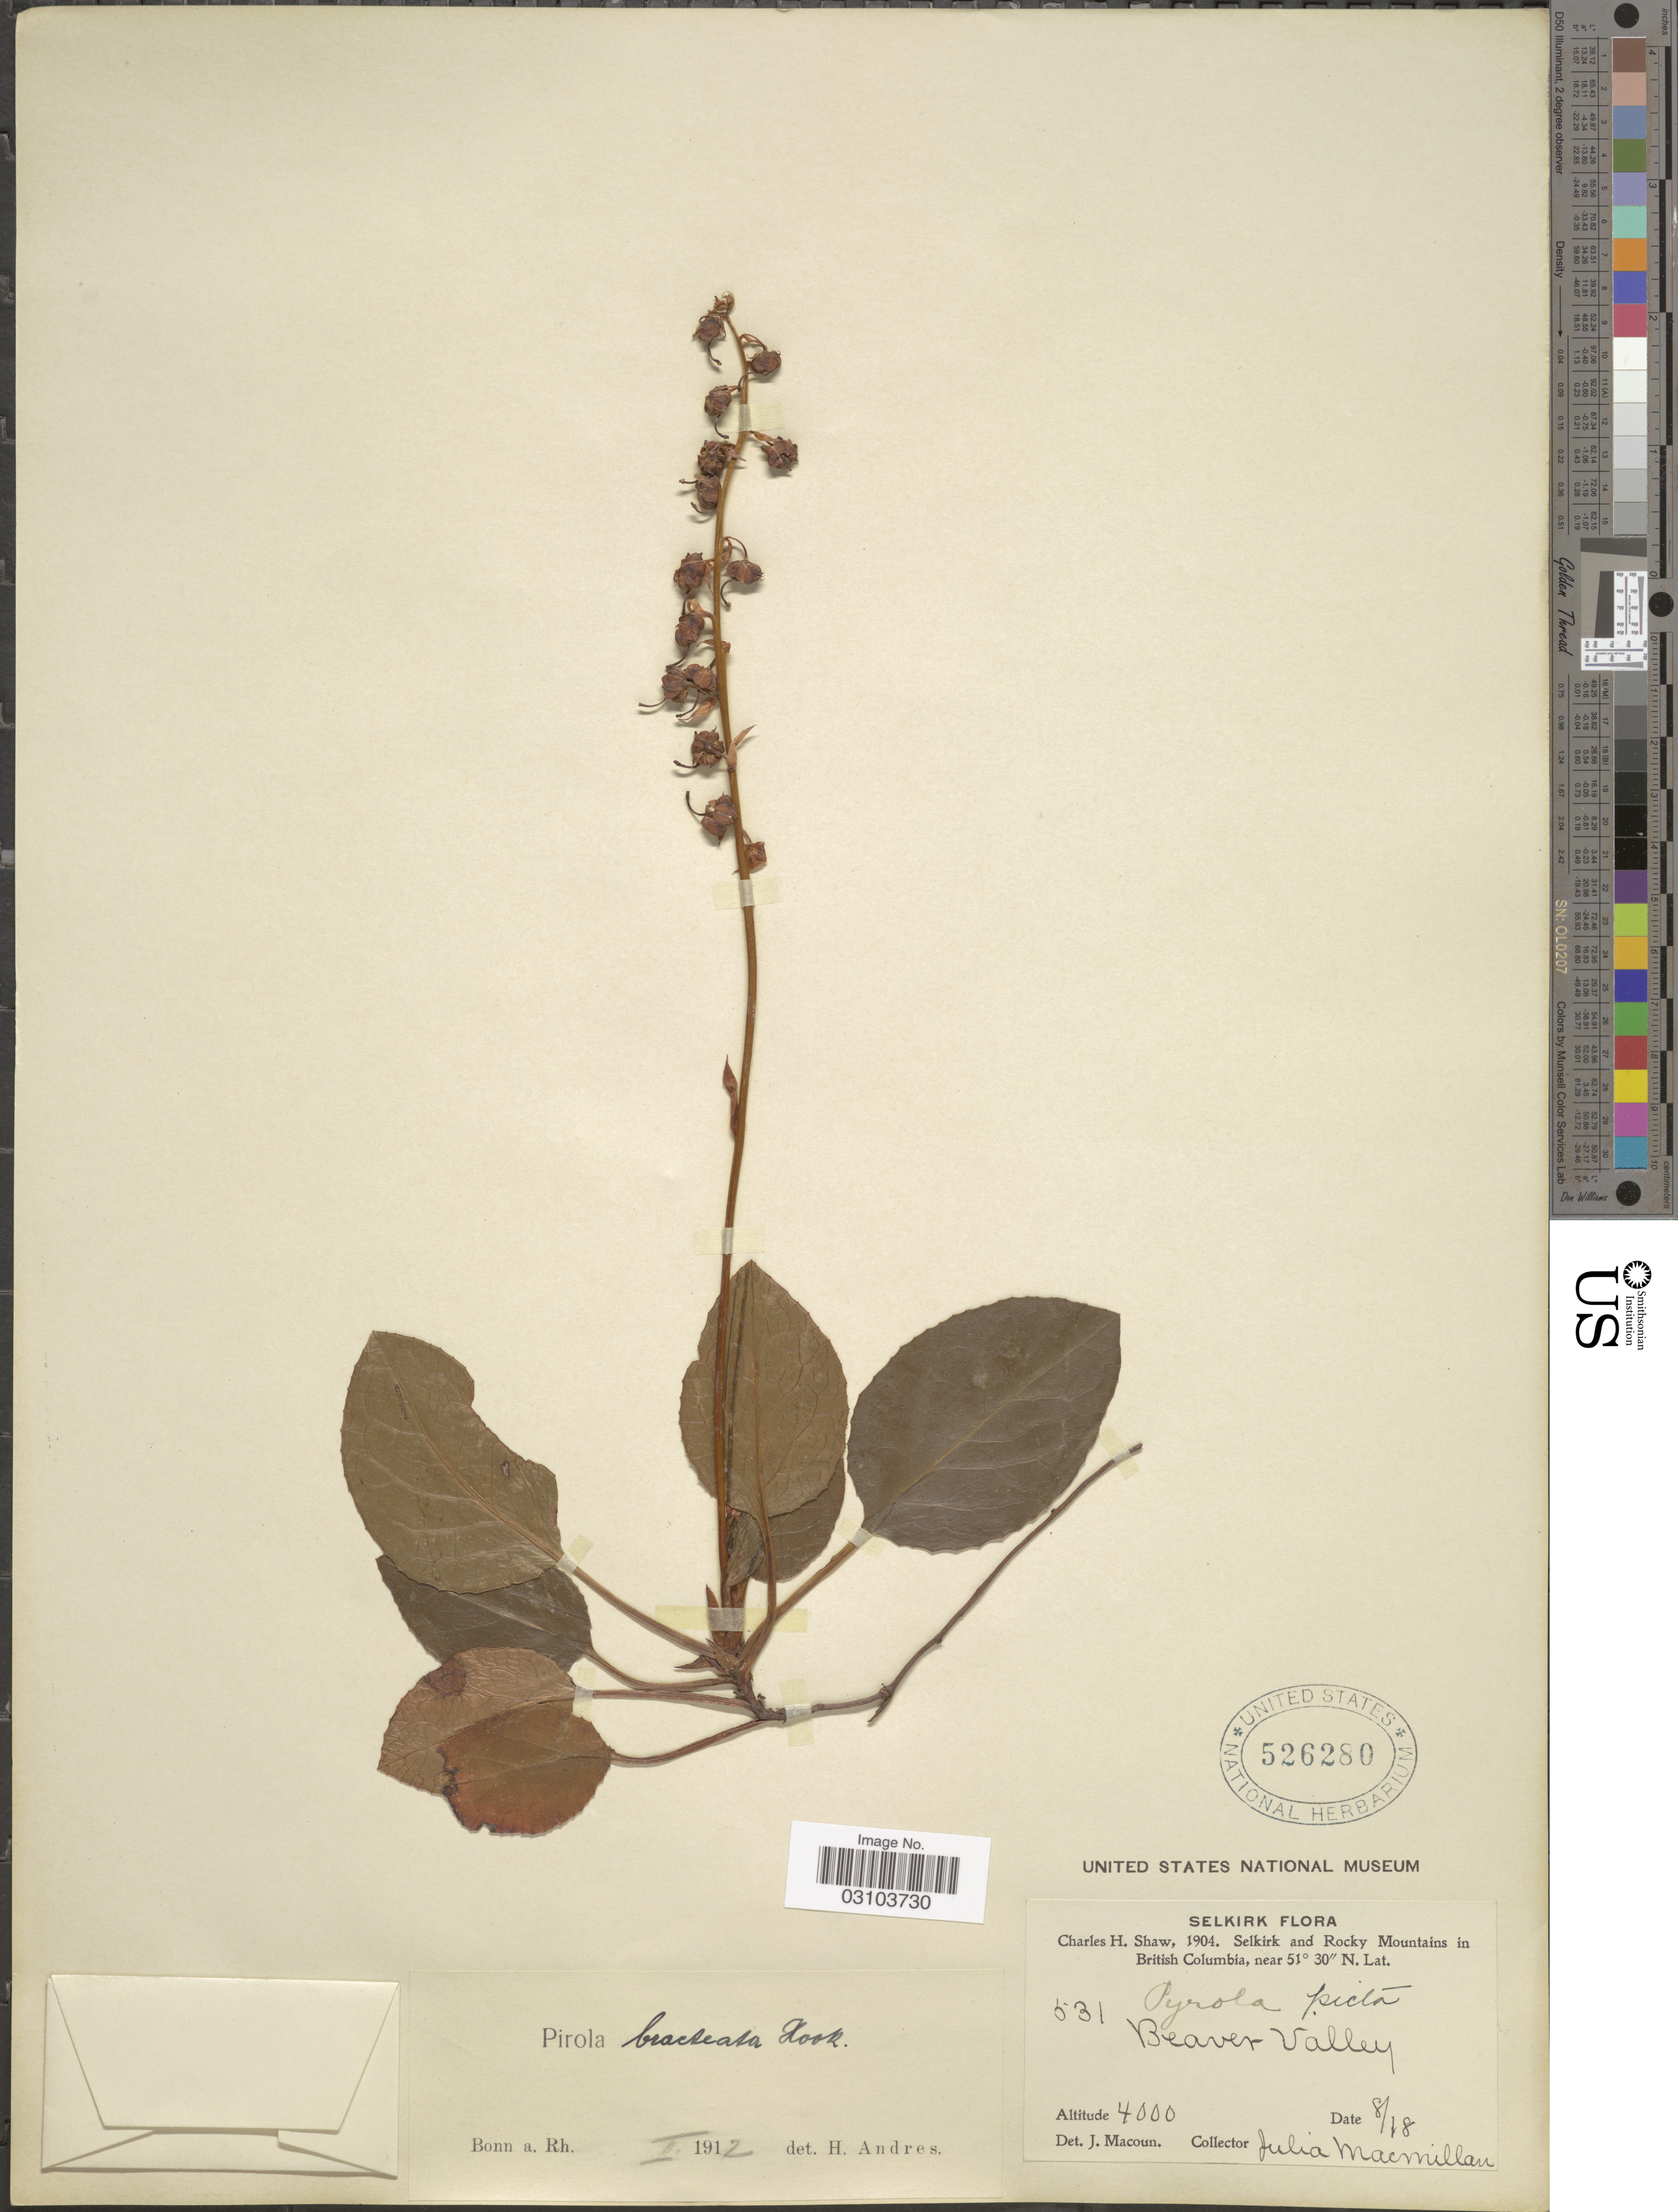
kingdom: Plantae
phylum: Tracheophyta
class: Magnoliopsida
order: Ericales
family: Ericaceae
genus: Pyrola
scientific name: Pyrola bracteata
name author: Hook.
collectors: J. Macmillan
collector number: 531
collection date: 1904-08-18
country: Canada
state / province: British Columbia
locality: Selkirk and Rocky Mountains in British Columbia. Beaver Valley.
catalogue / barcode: US 526280